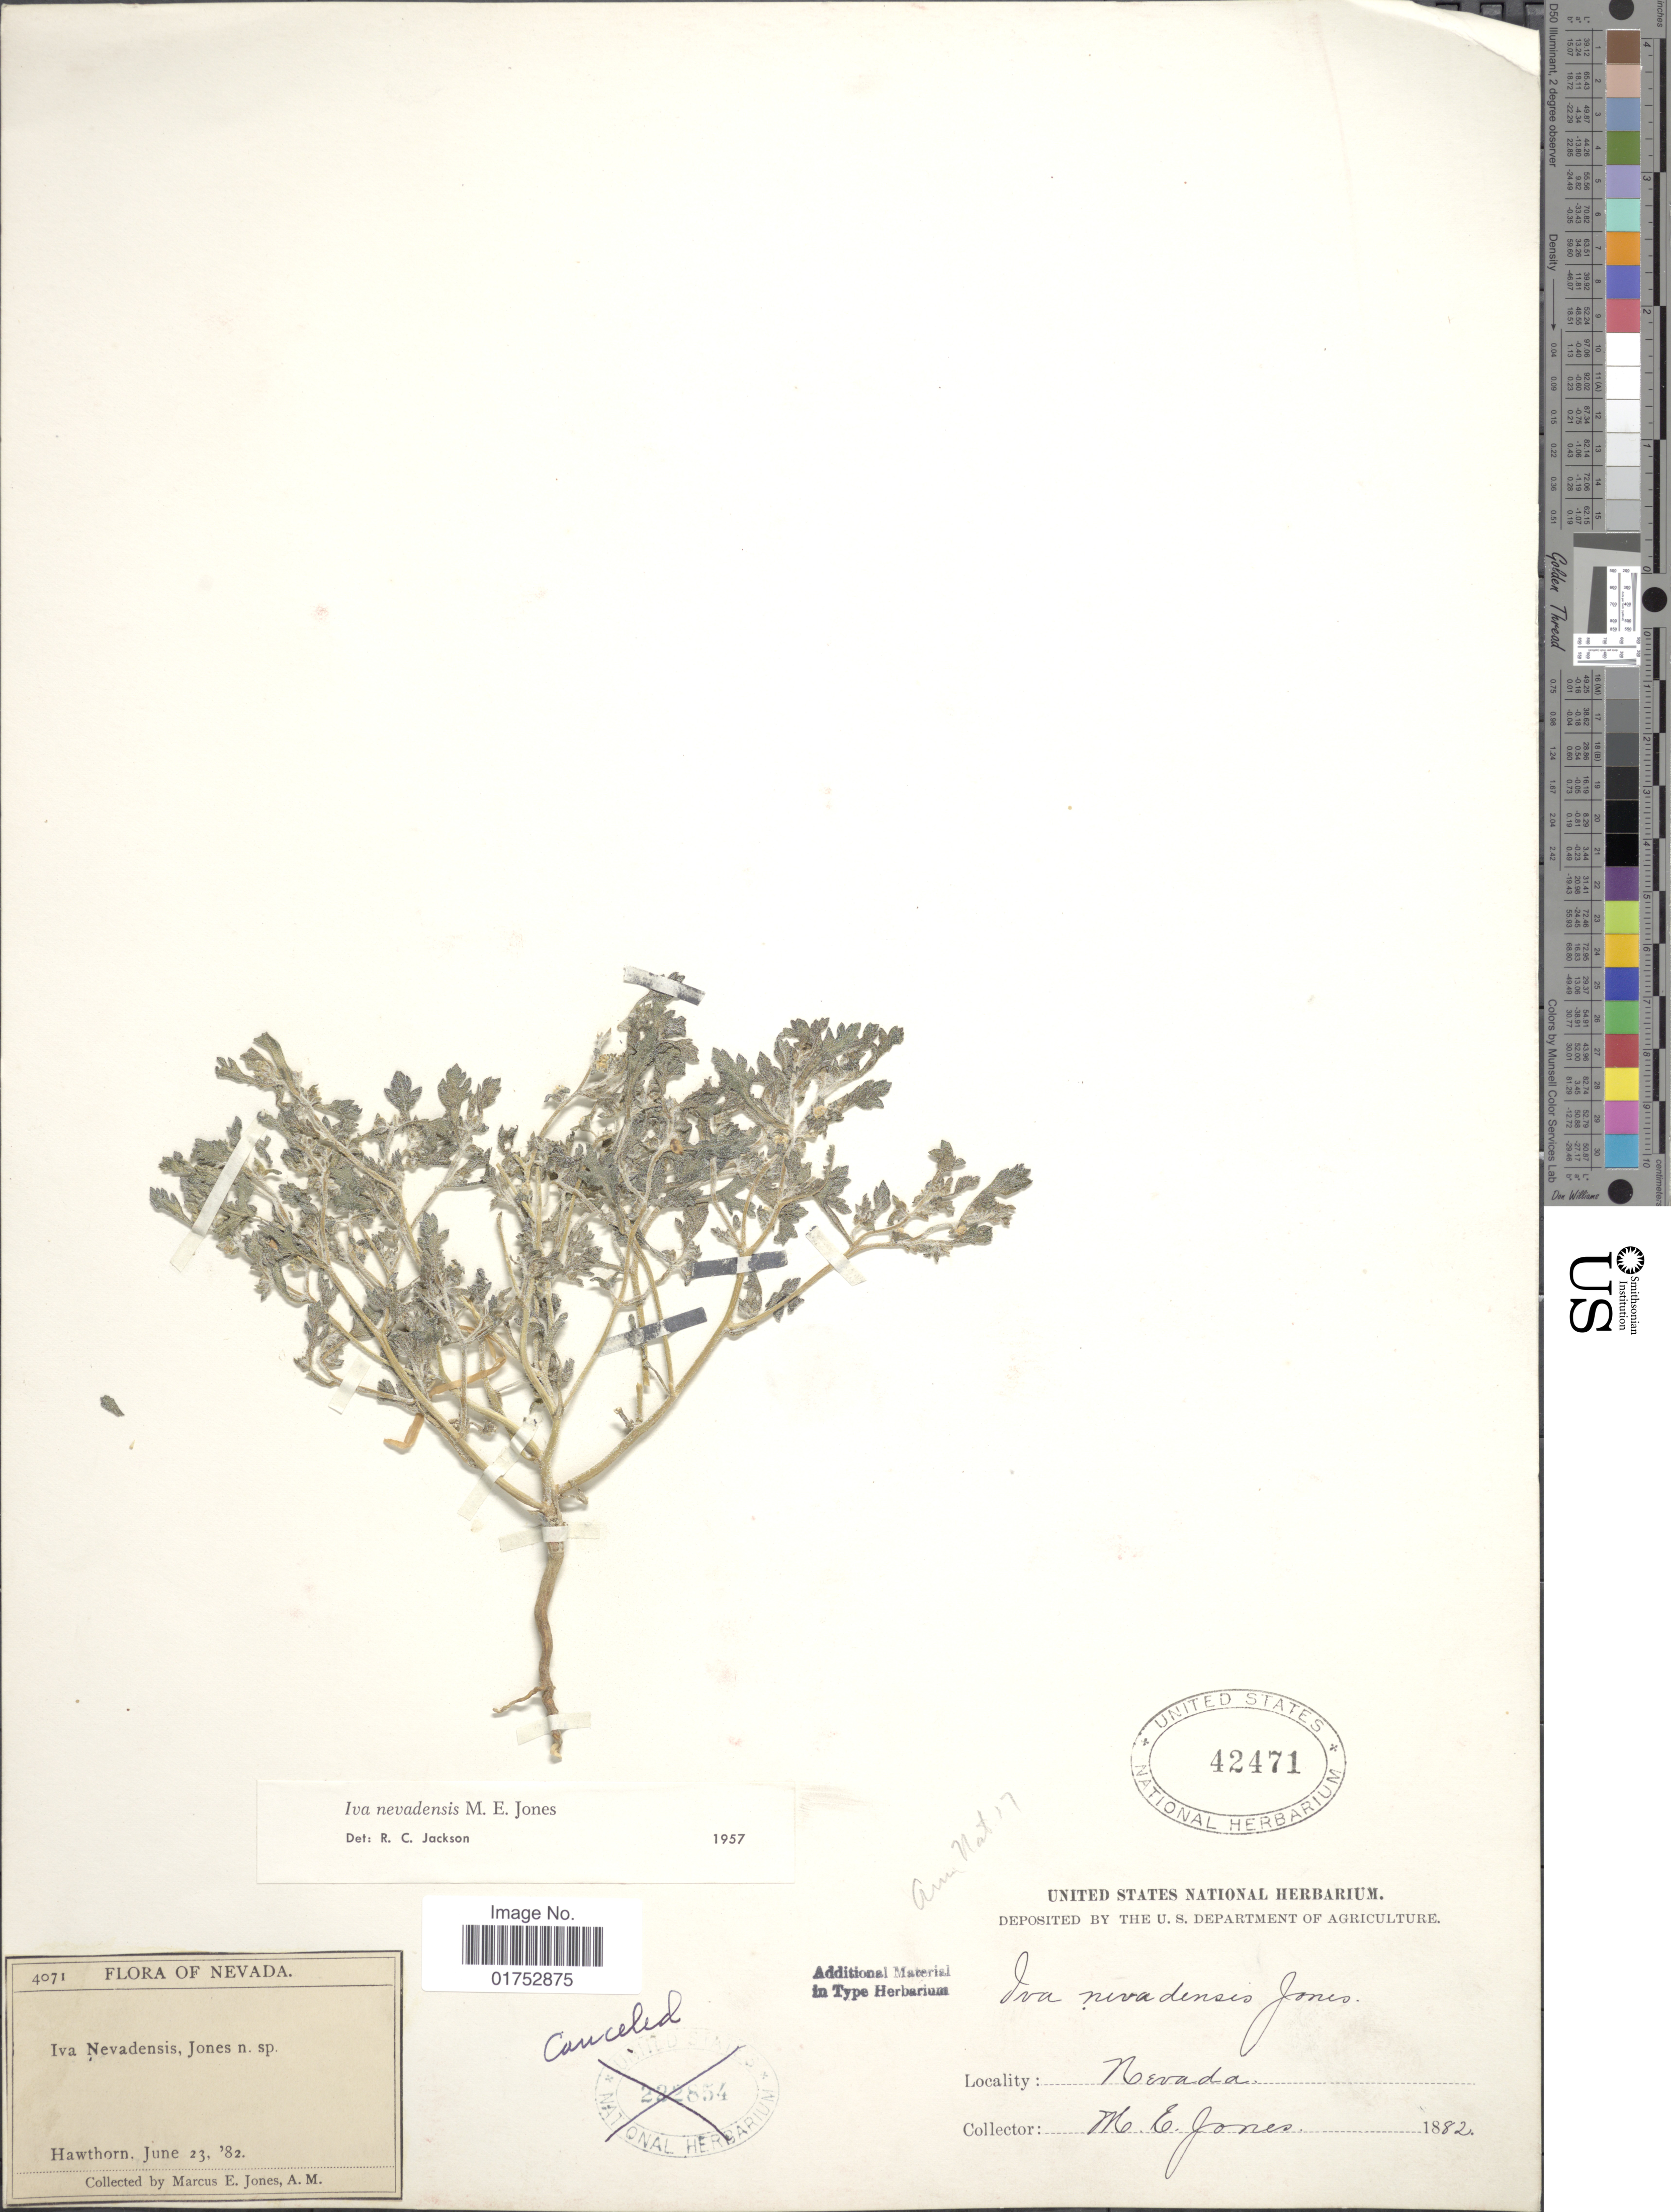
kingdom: Plantae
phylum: Tracheophyta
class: Magnoliopsida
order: Asterales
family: Asteraceae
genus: Iva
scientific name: Iva nevadensis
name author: M.E. Jones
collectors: M. E. Jones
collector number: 4071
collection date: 1882-06-23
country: United States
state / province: Nevada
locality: Hawthorn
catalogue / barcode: US 42471